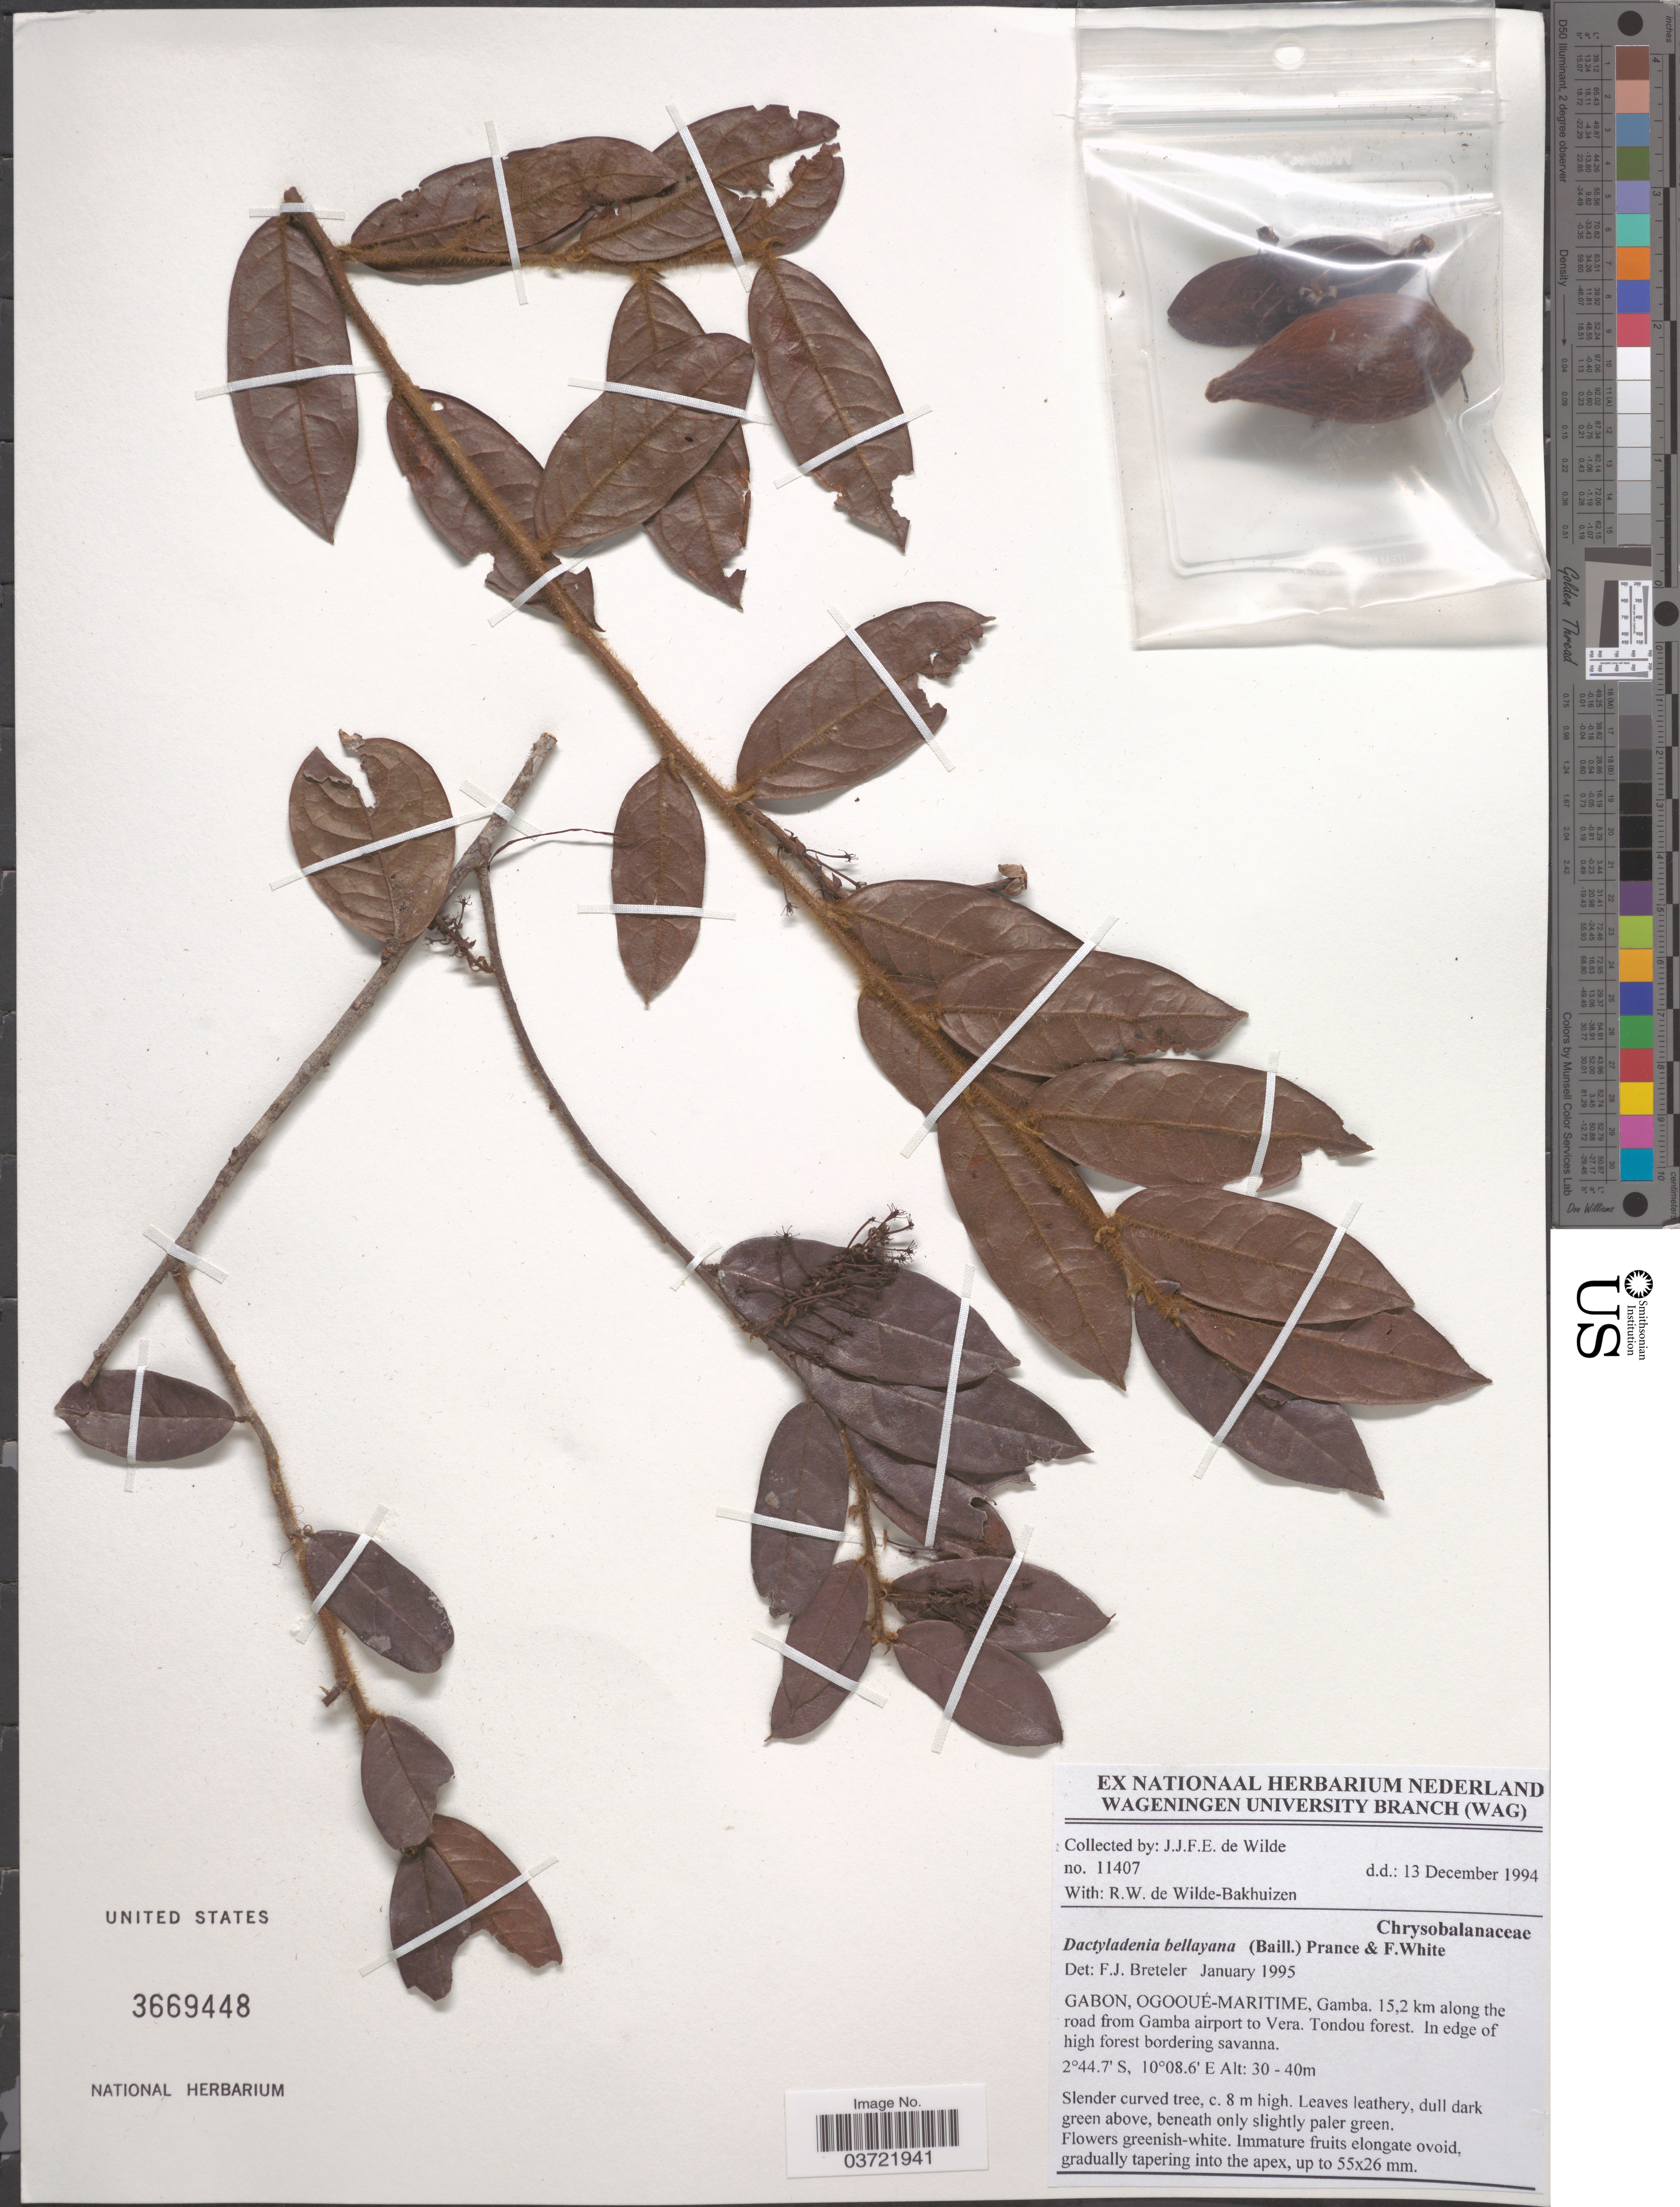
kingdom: Plantae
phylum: Tracheophyta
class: Magnoliopsida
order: Malpighiales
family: Chrysobalanaceae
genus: Dactyladenia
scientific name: Dactyladenia bellayana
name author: (Baill.) Prance & F. White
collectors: J.J. de Wilde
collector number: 11407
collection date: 1994-12-13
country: Gabon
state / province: Ogooue-Maritime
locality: Gamba, 15.2 km along the road from Gamba airport to Vera. Tondou forest.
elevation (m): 30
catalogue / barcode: US 3669448